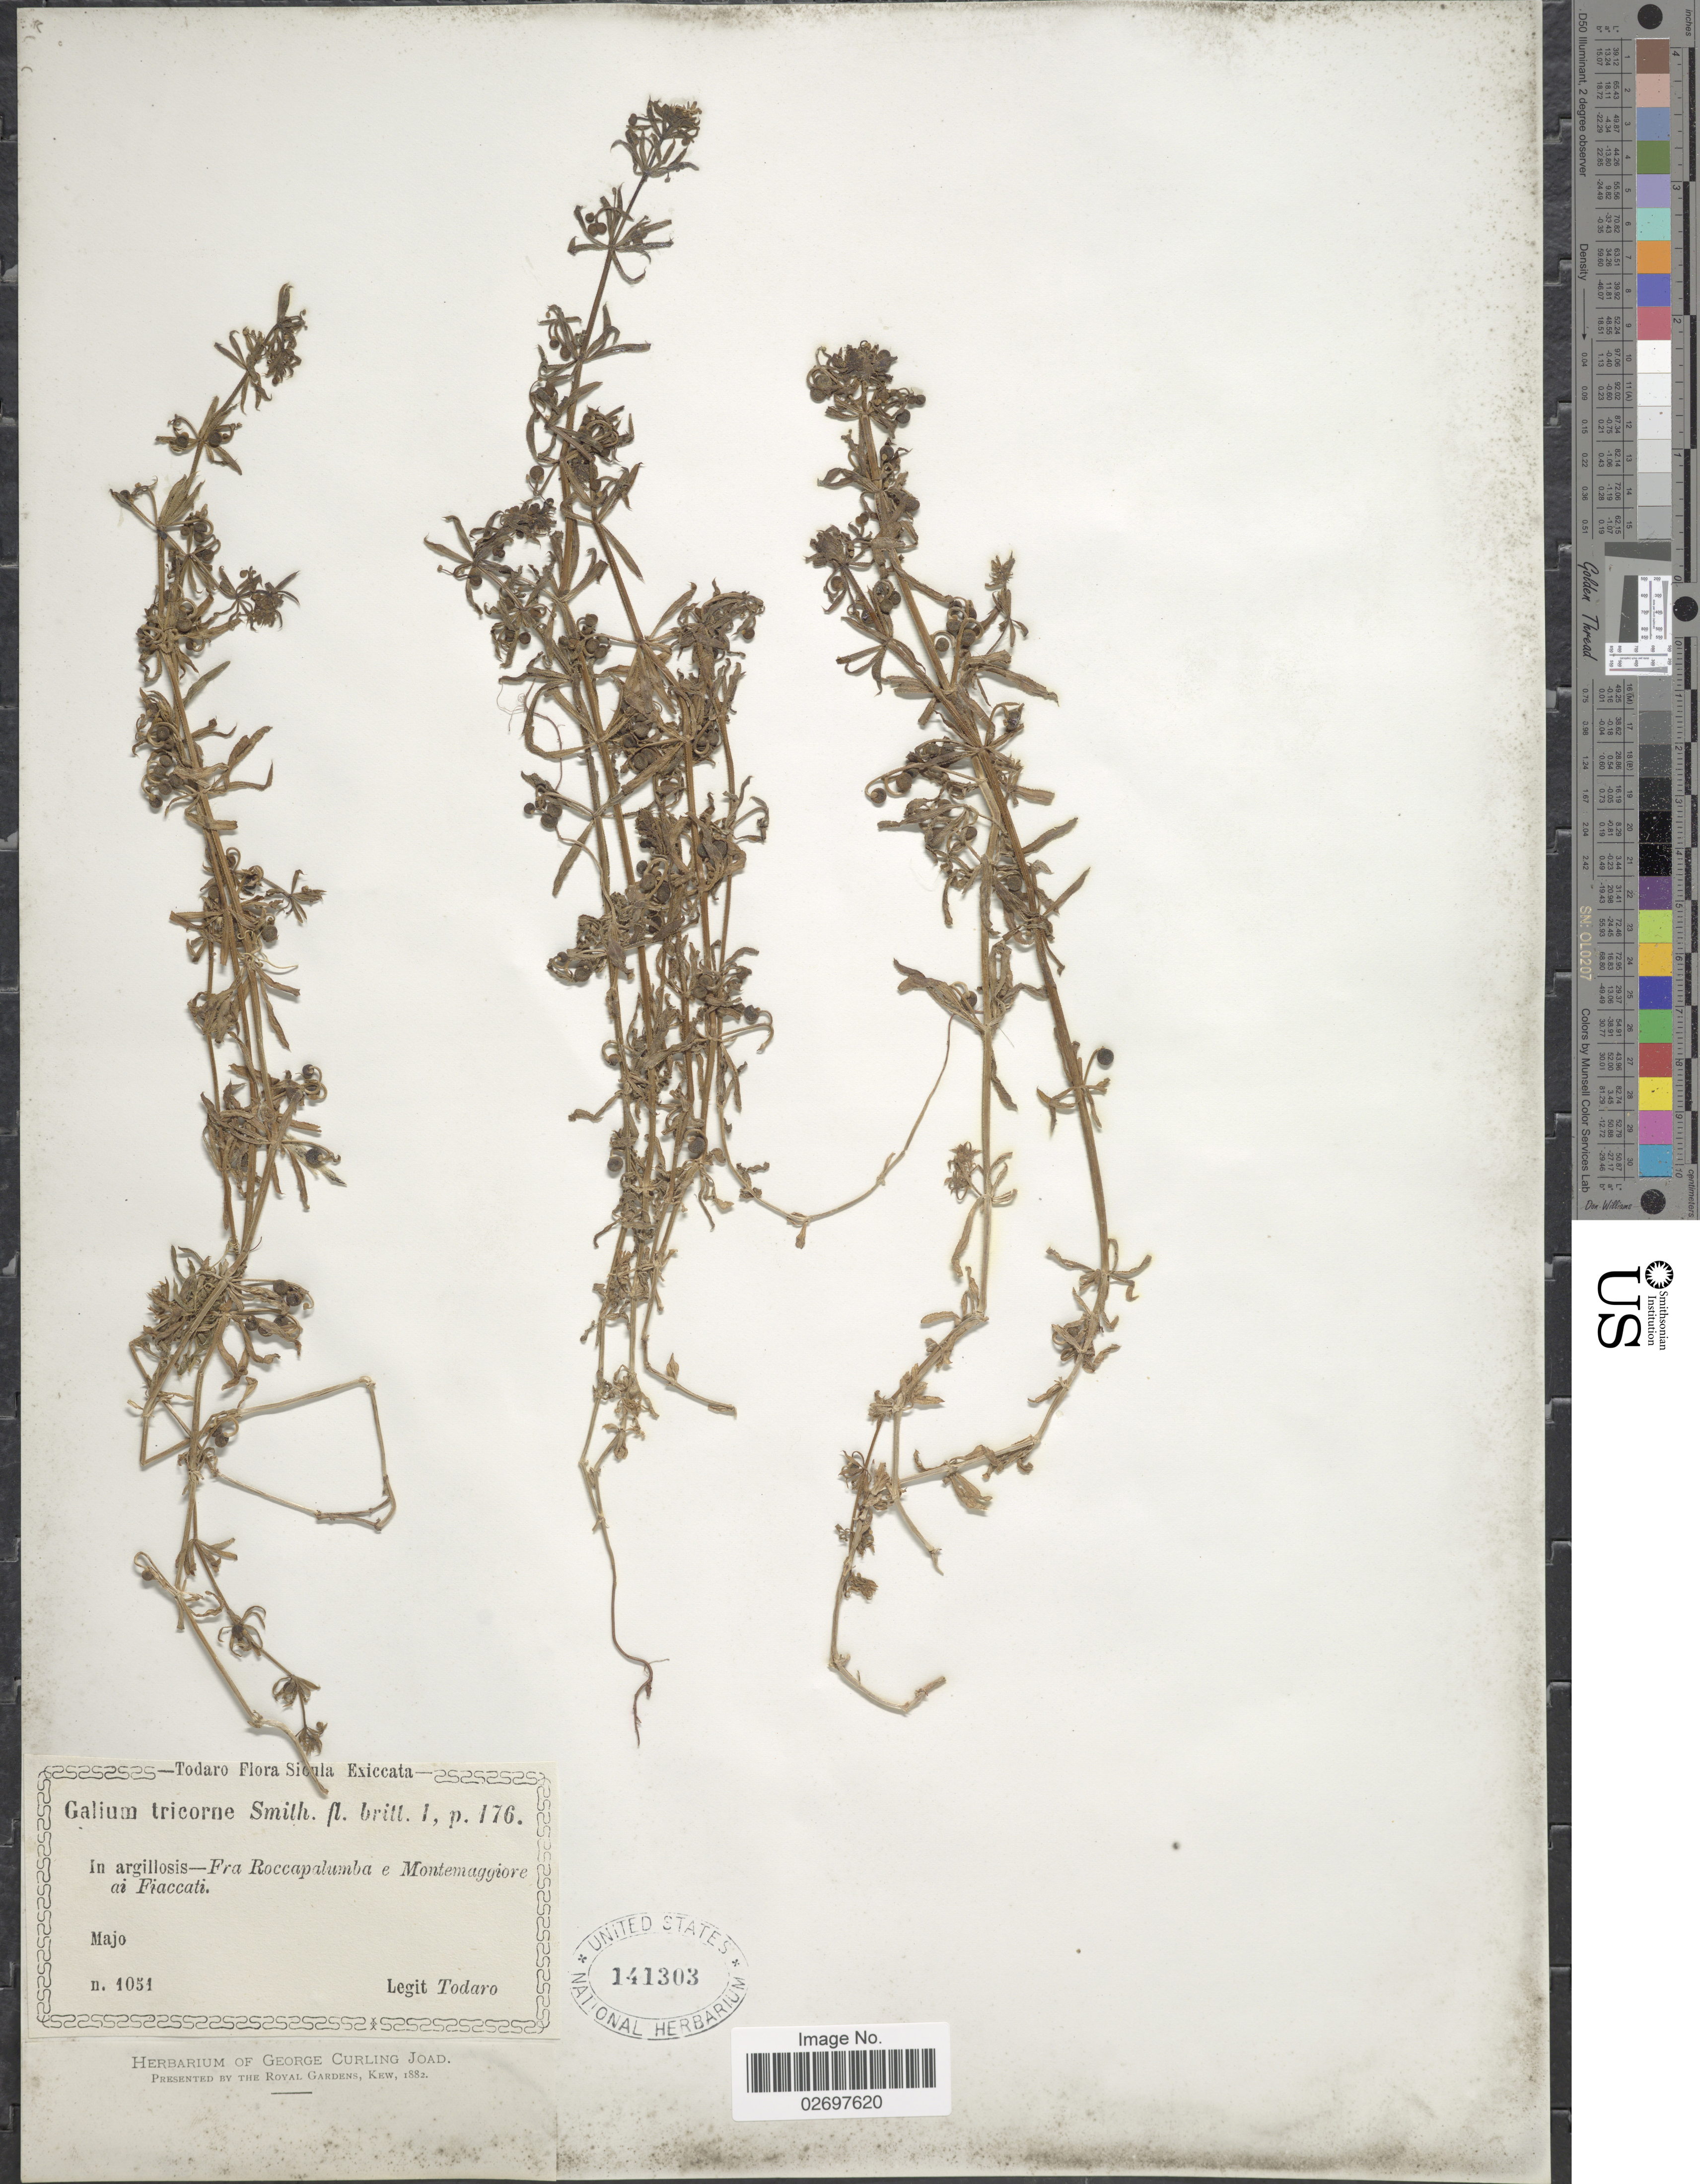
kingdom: Plantae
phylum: Tracheophyta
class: Magnoliopsida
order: Gentianales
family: Rubiaceae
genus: Galium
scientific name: Galium tricorne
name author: Stokes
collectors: Todaro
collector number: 1051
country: Italy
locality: Sicula. In argillosis - Fra Roccapalumba e Montemaggiore ai Fiaccati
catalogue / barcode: US 141303